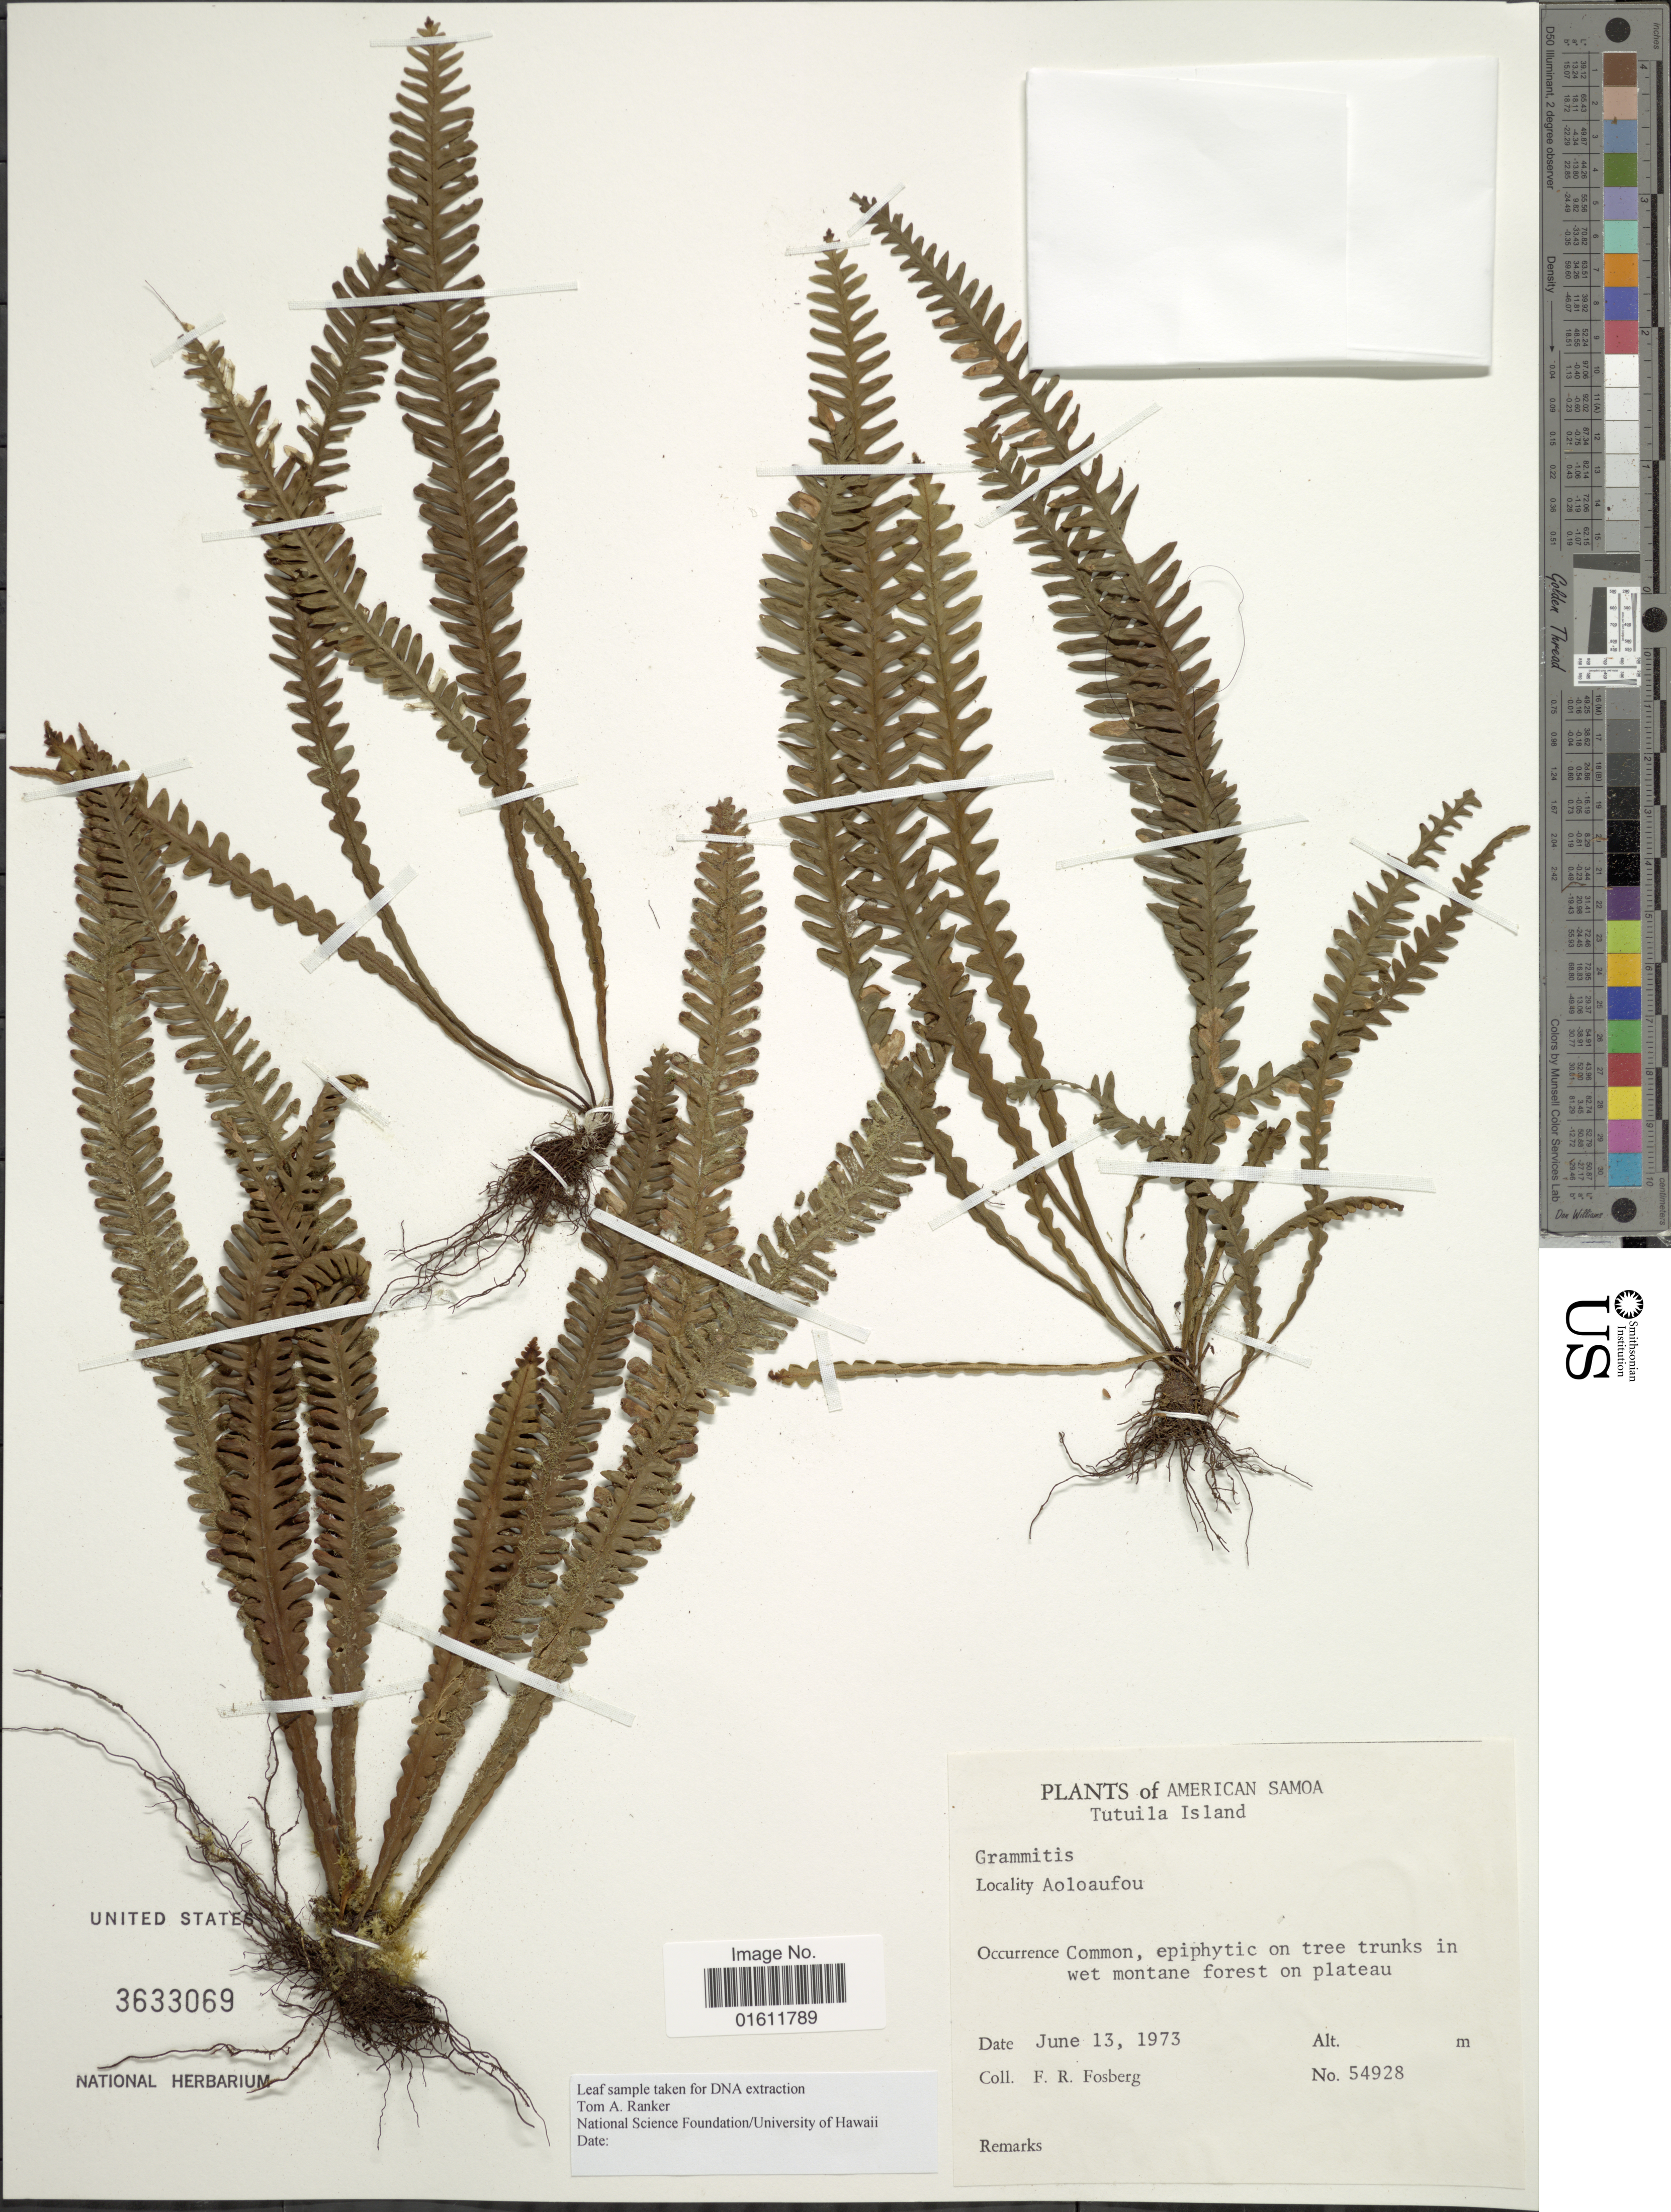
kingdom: Plantae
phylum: Tracheophyta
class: Polypodiopsida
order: Polypodiales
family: Polypodiaceae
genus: Prosaptia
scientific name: Prosaptia deltoideophylla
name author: (Baker) Parris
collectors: F. R. Fosberg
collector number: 54928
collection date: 1973-06-13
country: American Samoa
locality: Tutuila Island, in wet montane forest on plateau.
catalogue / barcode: US 3633069